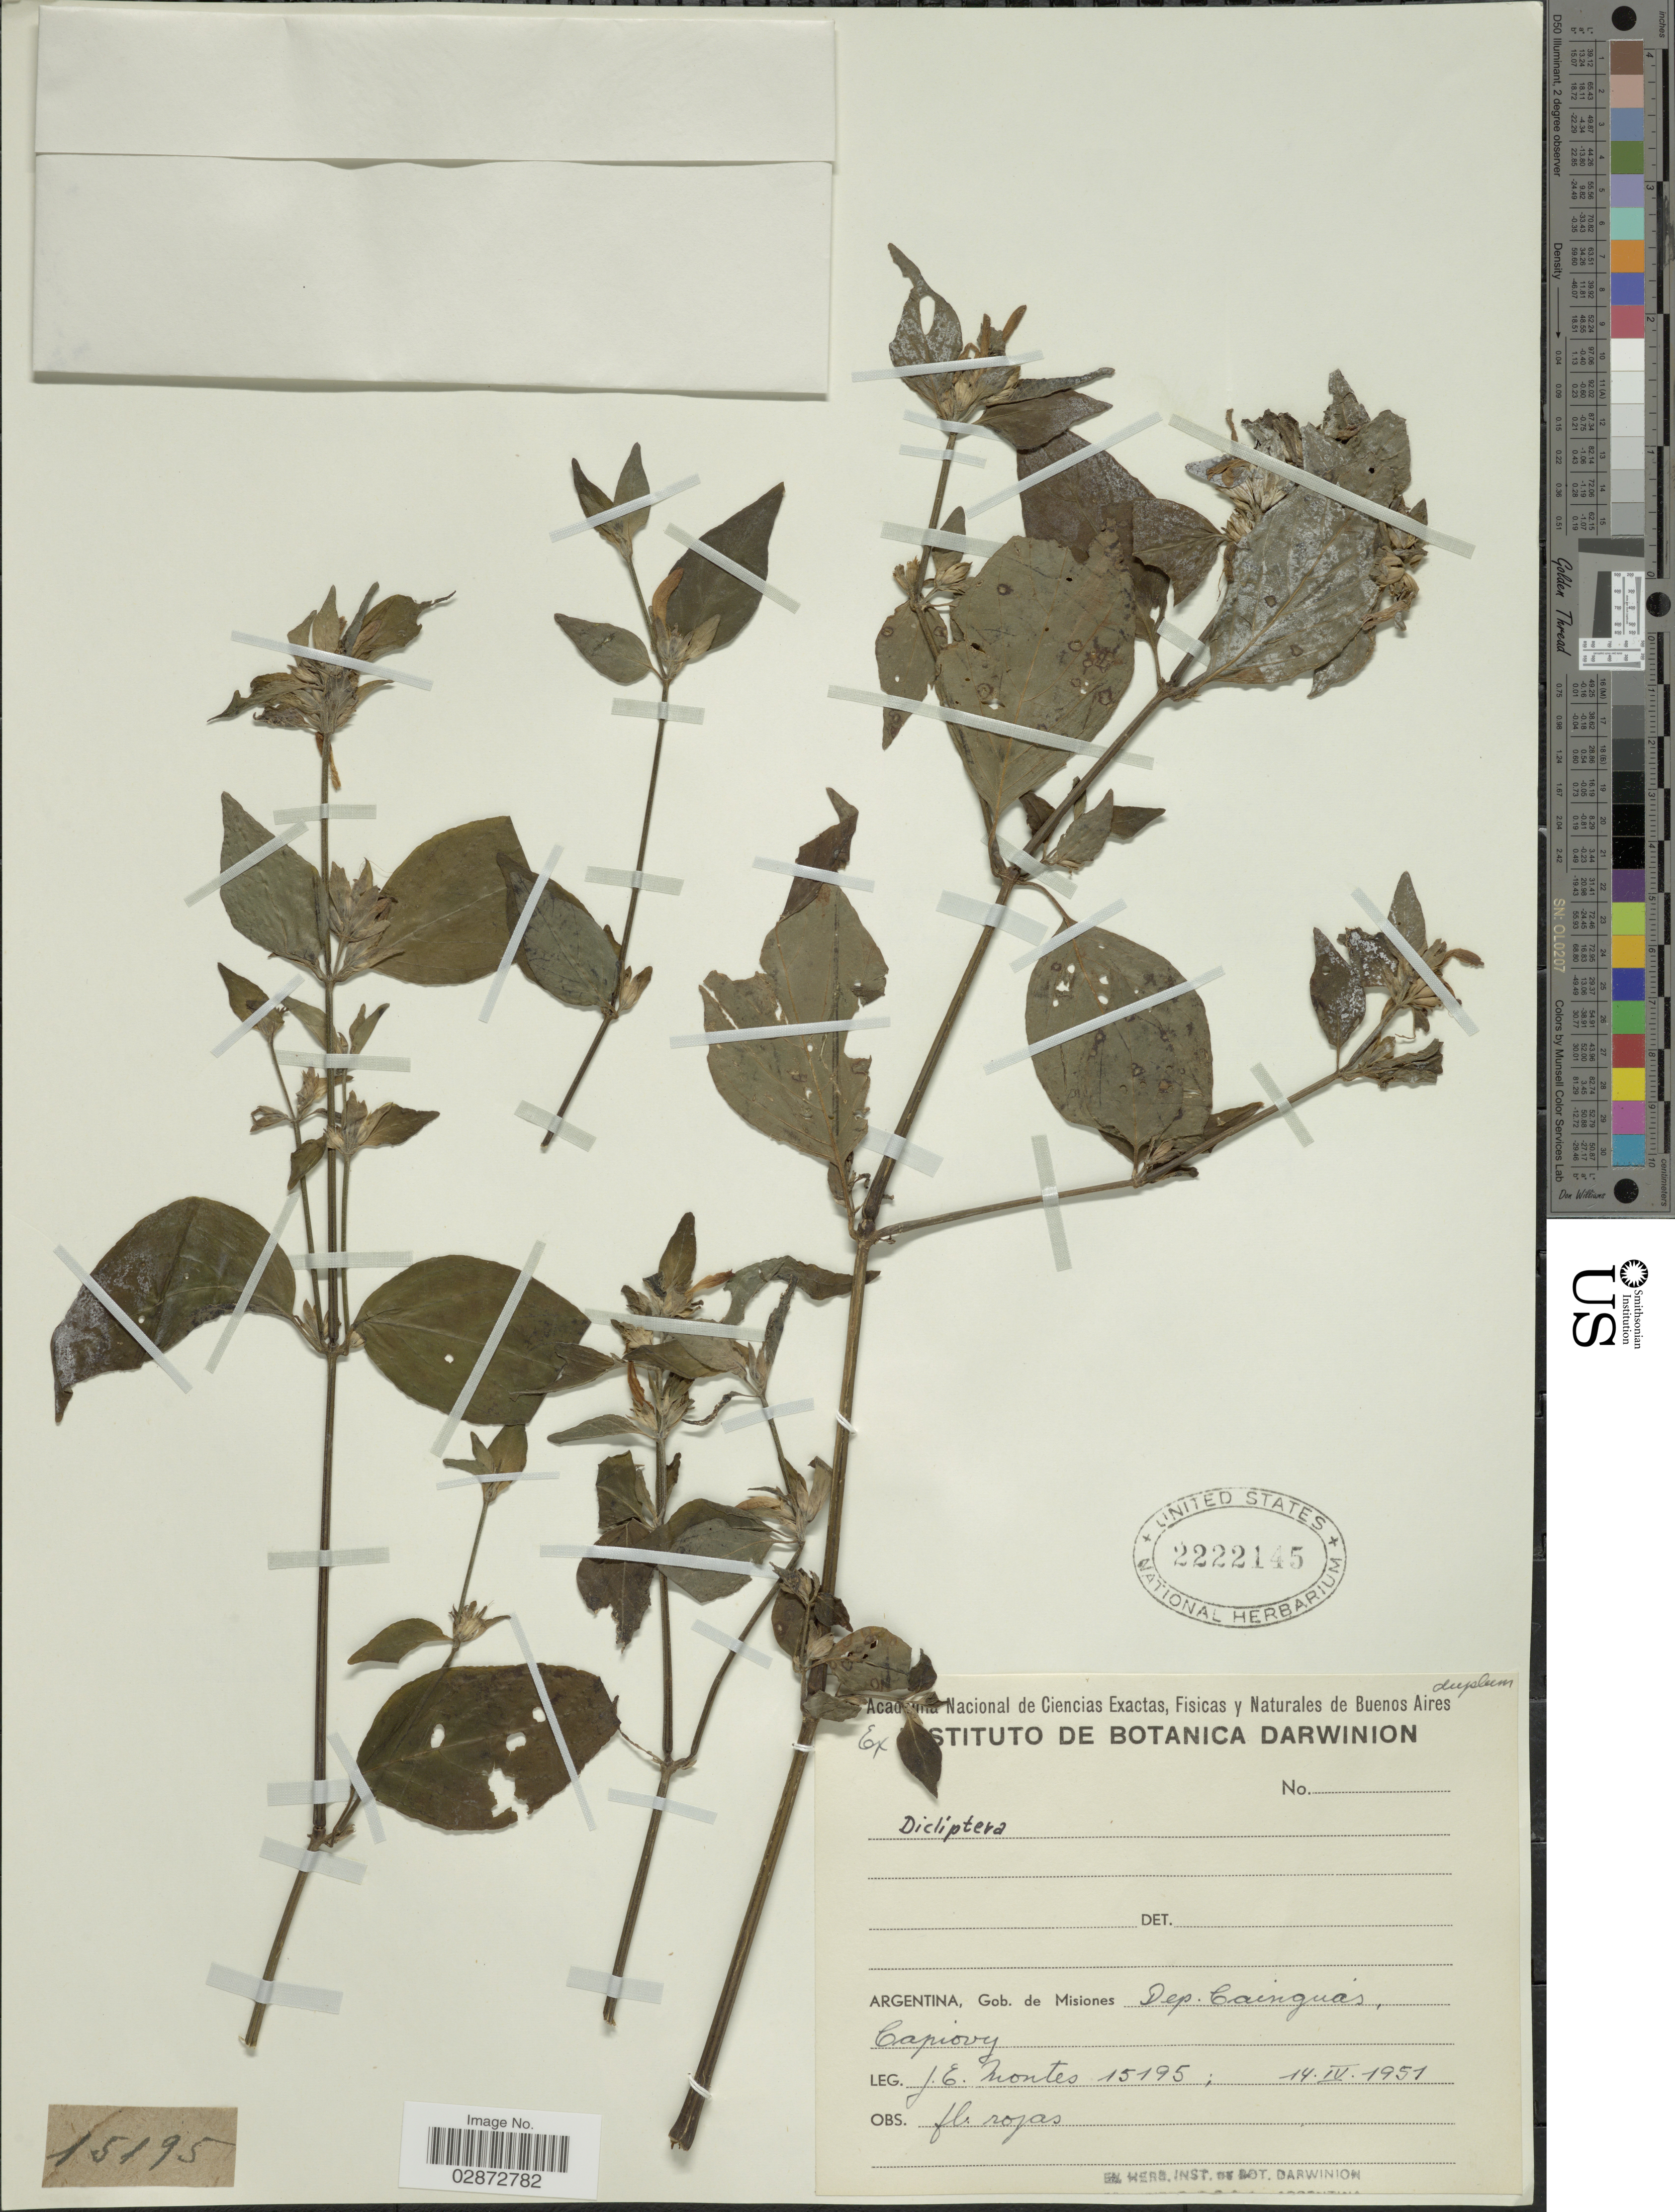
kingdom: Plantae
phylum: Tracheophyta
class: Magnoliopsida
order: Lamiales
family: Acanthaceae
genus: Dicliptera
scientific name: Dicliptera sp.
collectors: J. E. Montes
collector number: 15195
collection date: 1951-04-14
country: Argentina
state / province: Misiones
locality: Gob. de Misiones, Dep. Cainguás. Capoivy.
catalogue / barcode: US 2222145